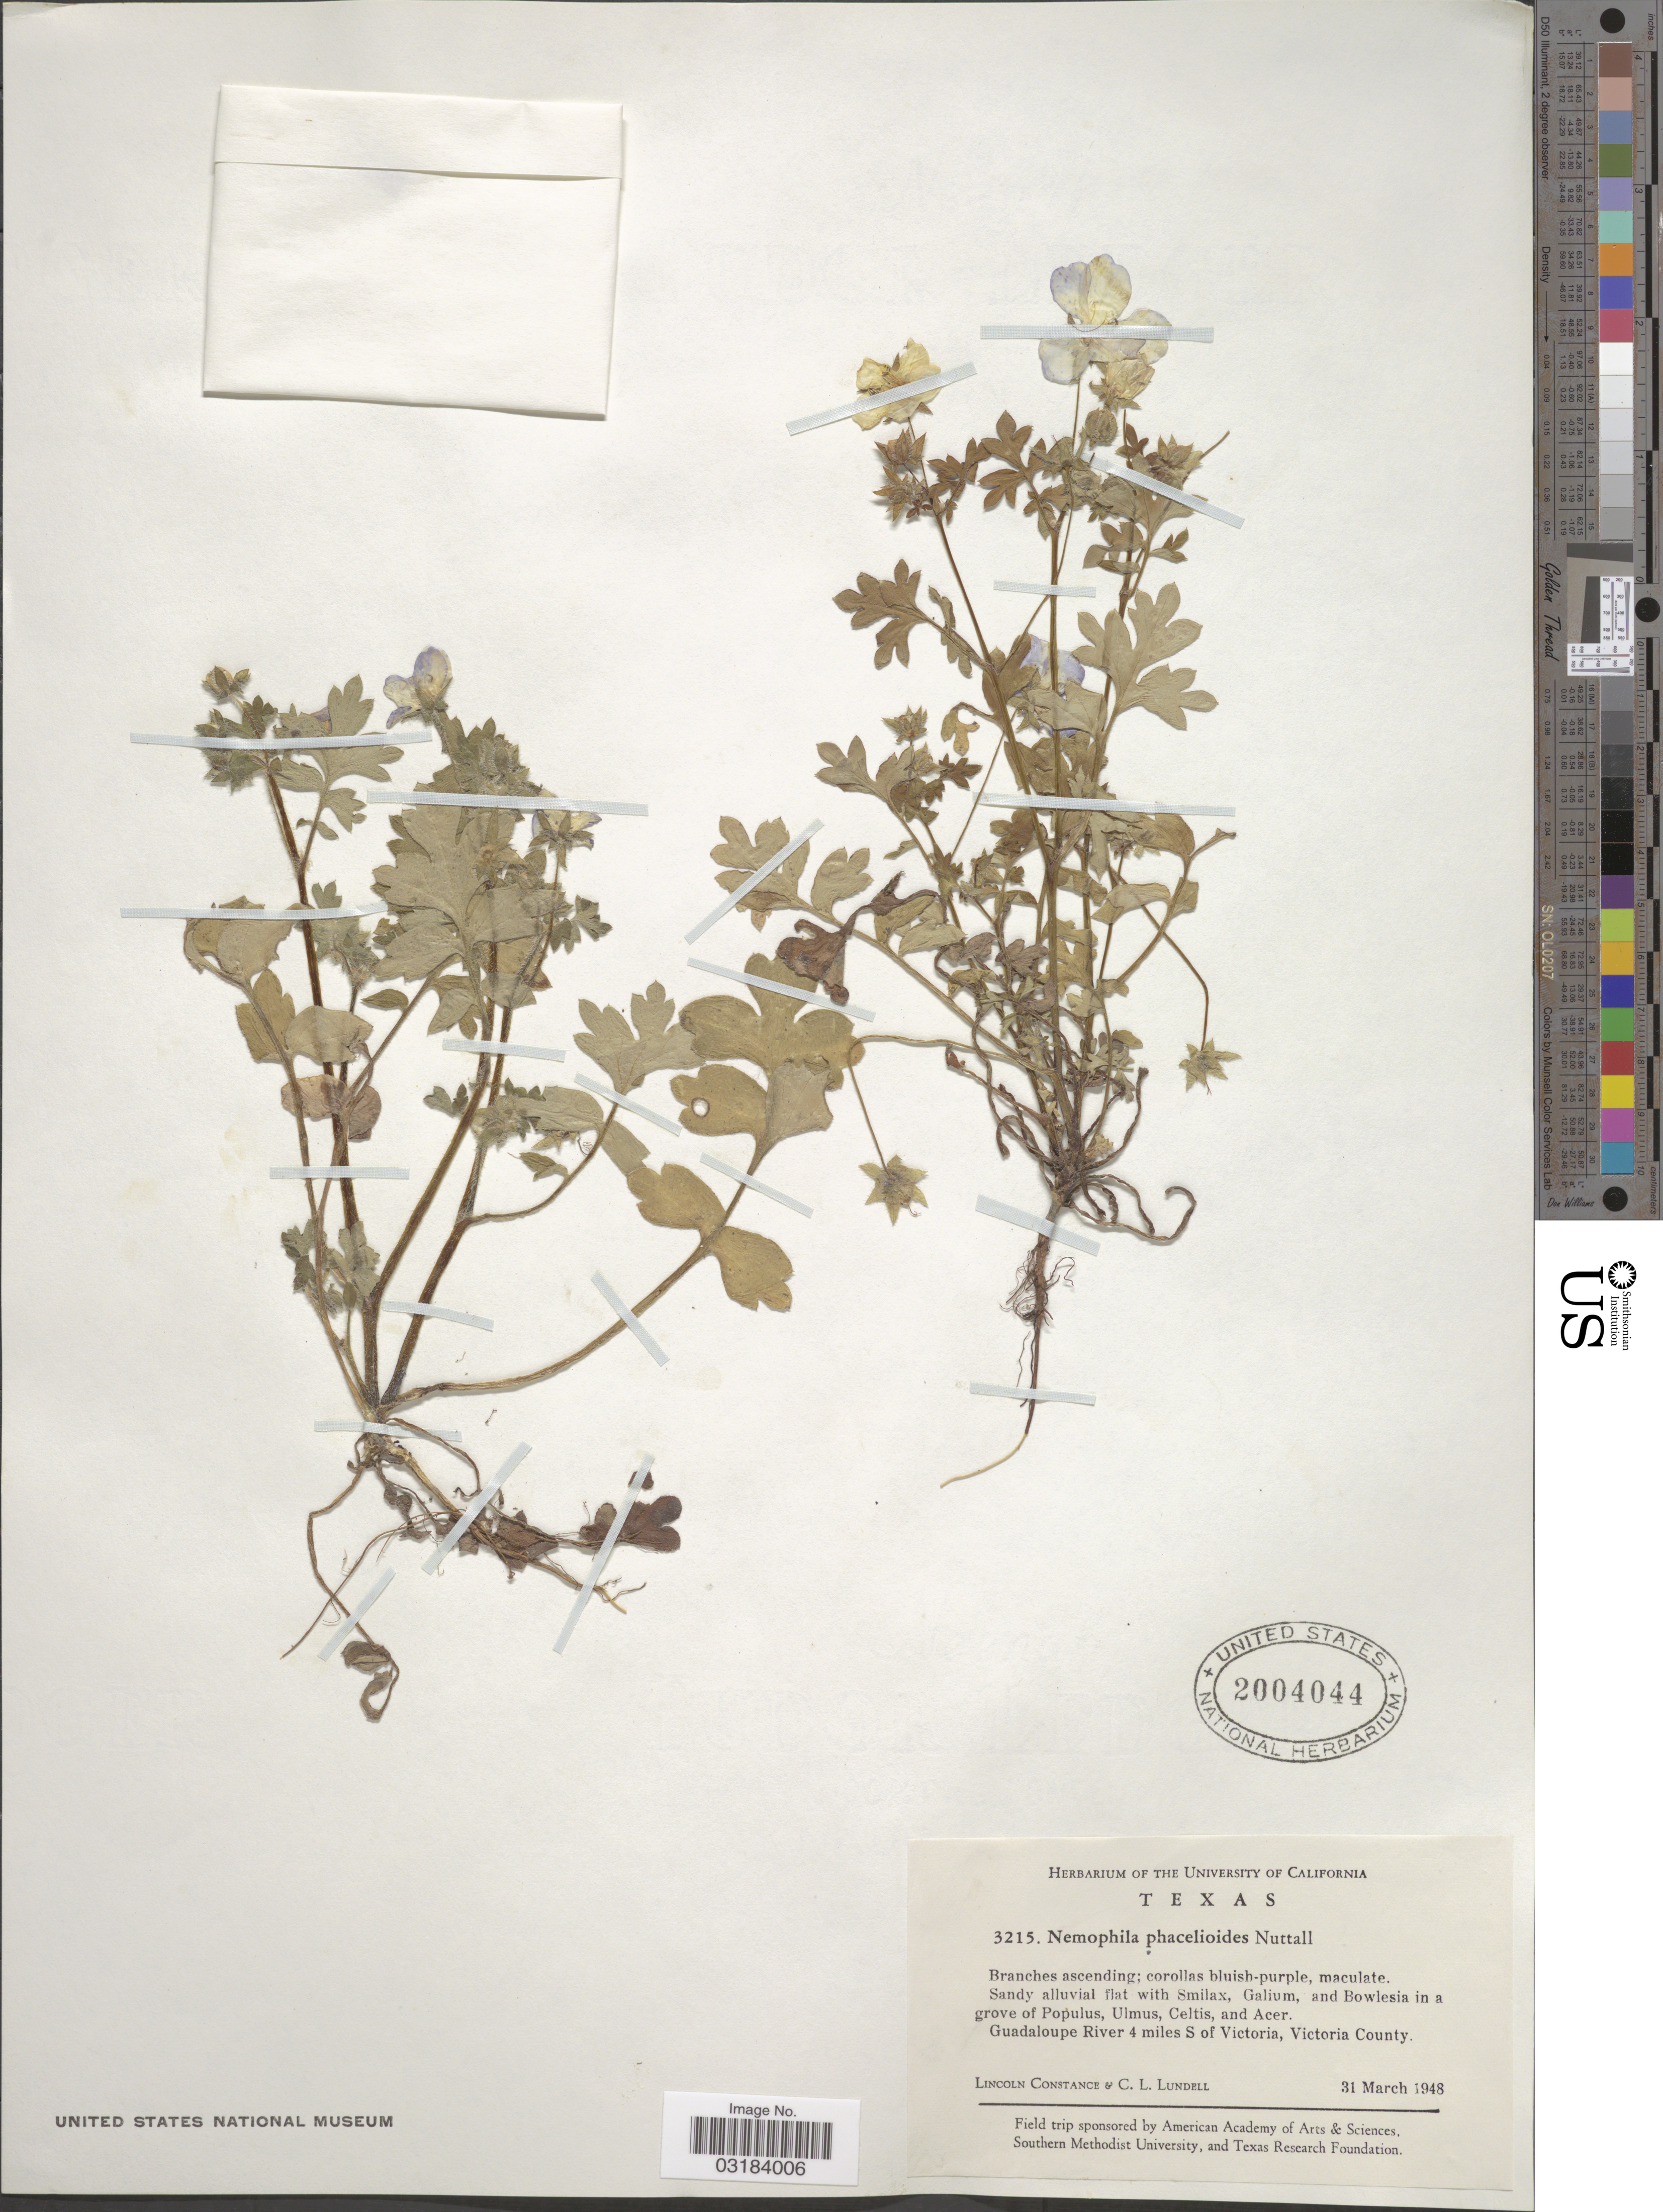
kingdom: Plantae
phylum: Tracheophyta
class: Magnoliopsida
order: Boraginales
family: Hydrophyllaceae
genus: Nemophila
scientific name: Nemophila phacelioides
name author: W.P.C. Barton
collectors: L. Constance & C. L. Lundell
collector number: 3215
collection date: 1948-03-31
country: United States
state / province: Texas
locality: Guadaloupe River 4 miles S of Victoria, Victoria County.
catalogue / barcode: US 2004044